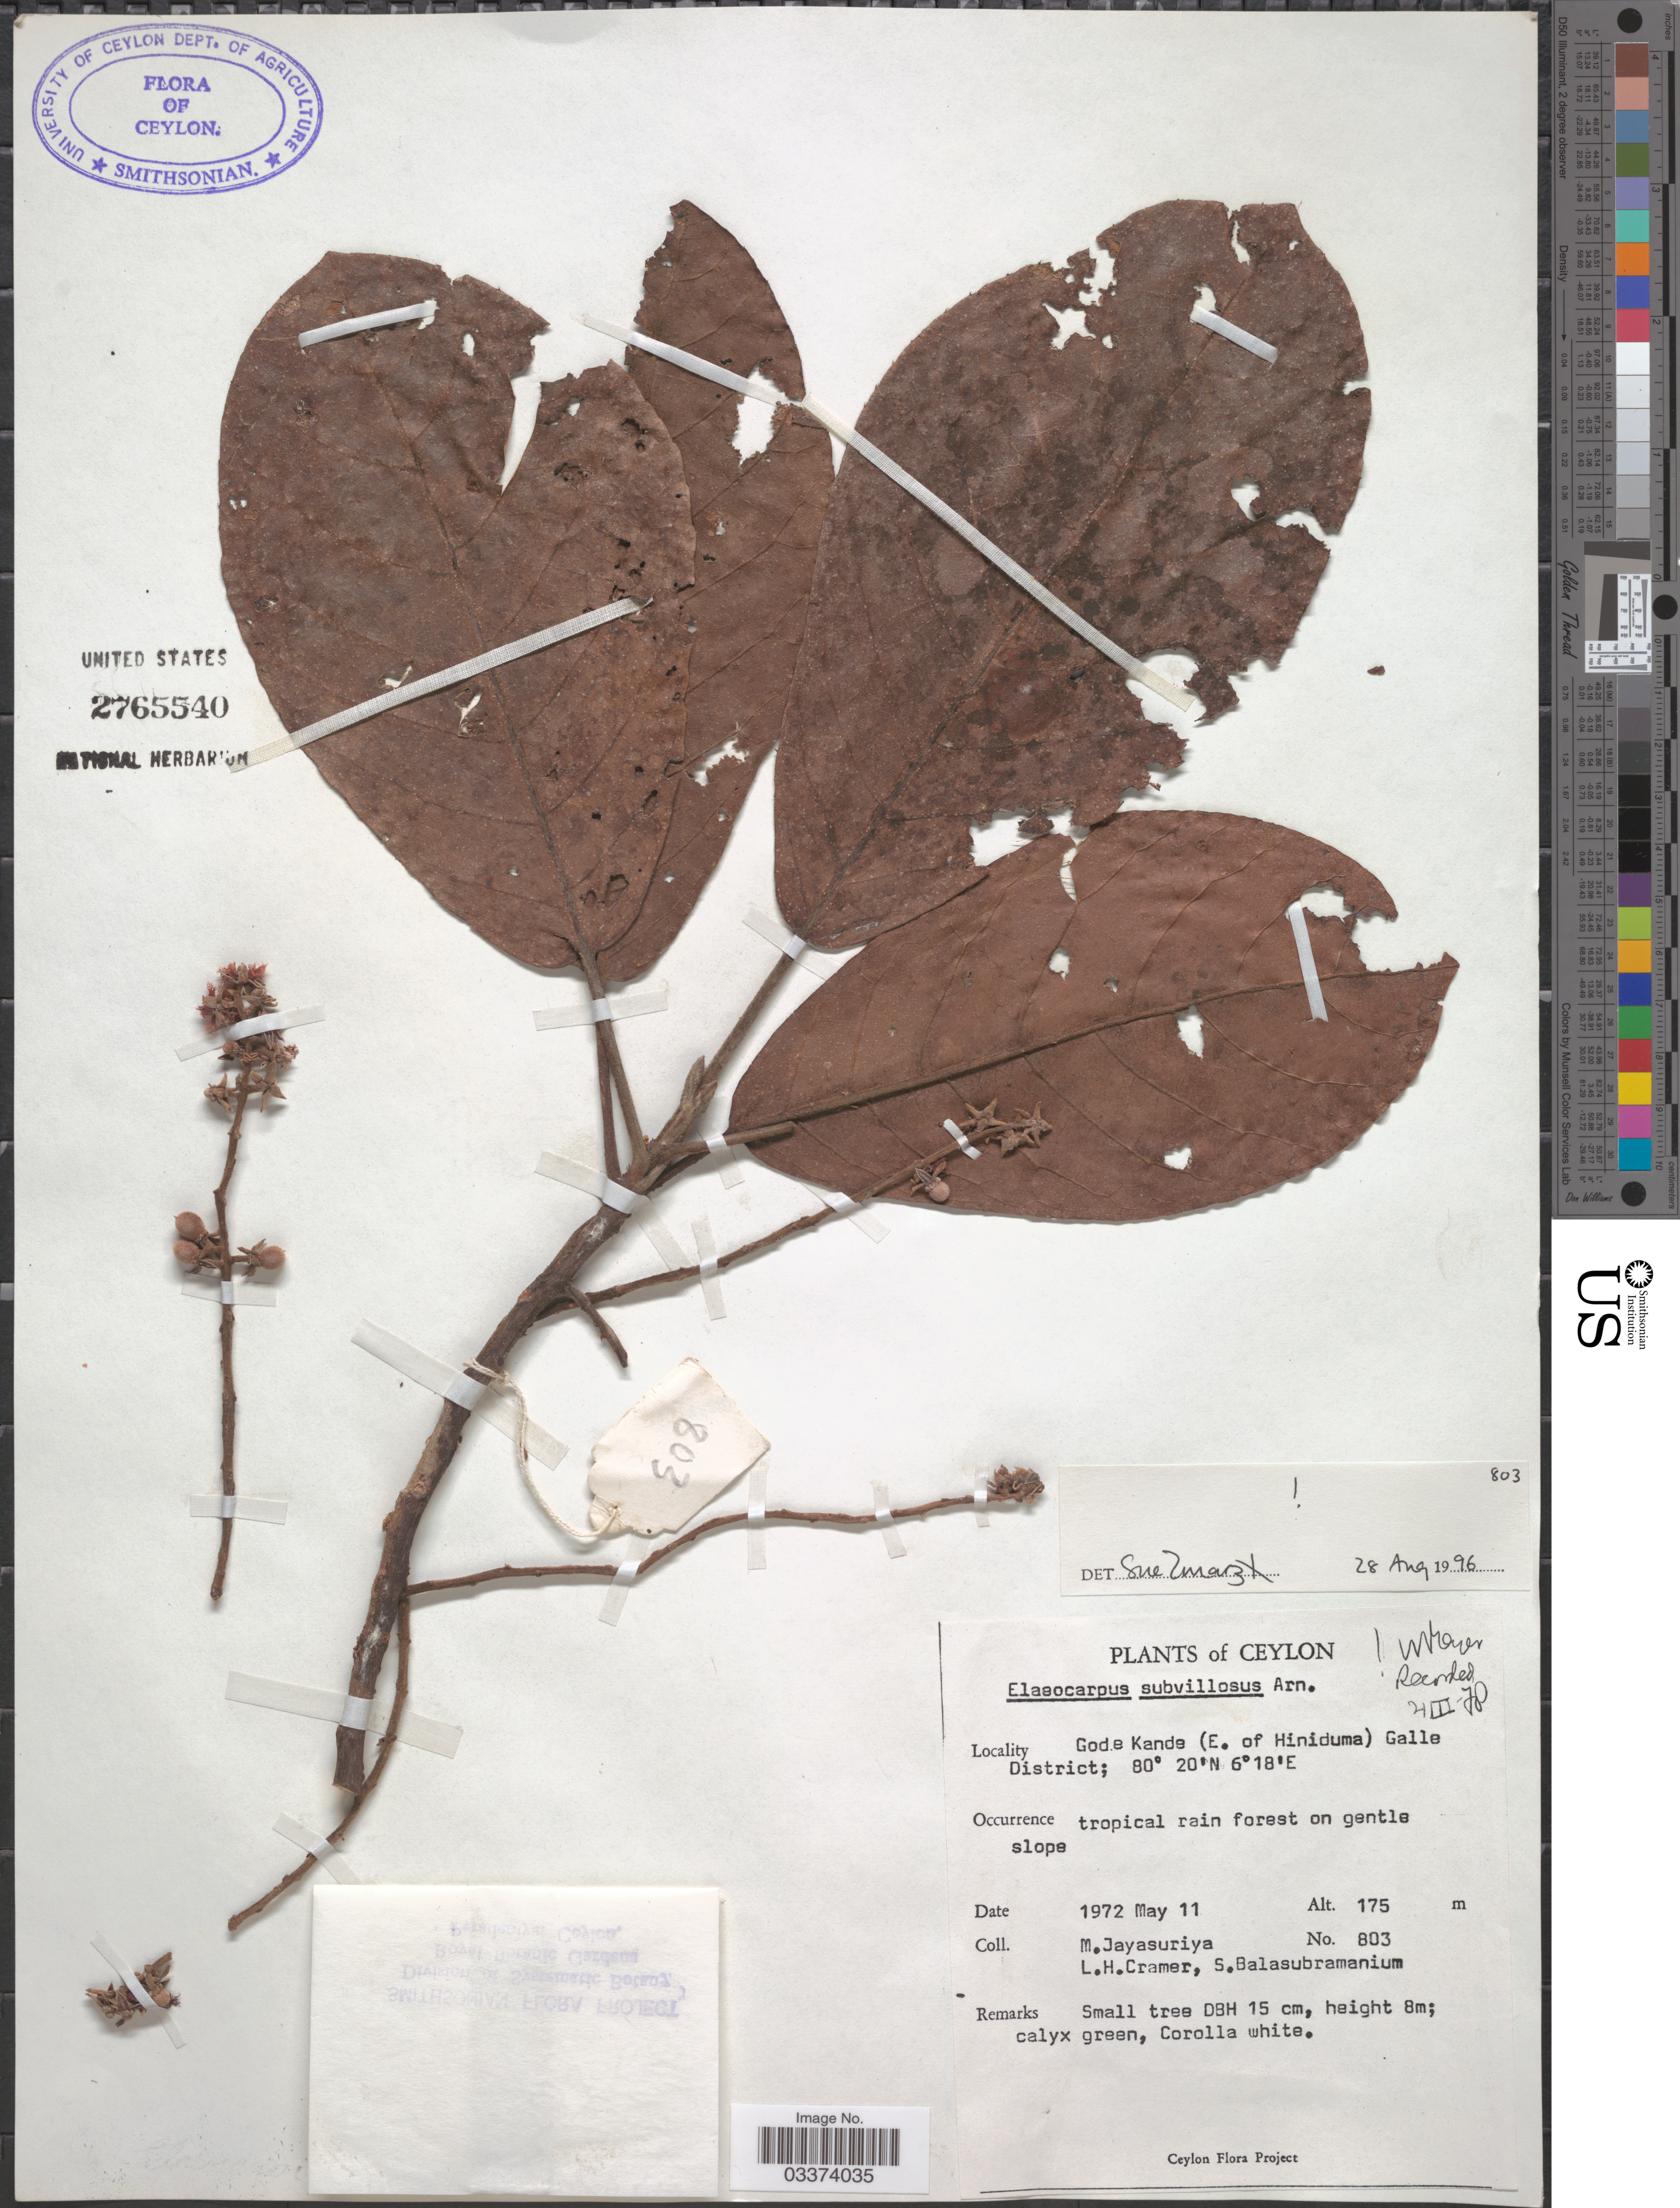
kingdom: Plantae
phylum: Tracheophyta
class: Magnoliopsida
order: Oxalidales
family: Elaeocarpaceae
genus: Elaeocarpus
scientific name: Elaeocarpus subvillosus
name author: Arn.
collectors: M. Jayasuriya, L. H. Cramer & S. Balasubramanium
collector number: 803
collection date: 1972-05-11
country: Sri Lanka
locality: Ceylon. Gode Kande (E. Hiniduma) Galle District.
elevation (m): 175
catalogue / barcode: US 2765540